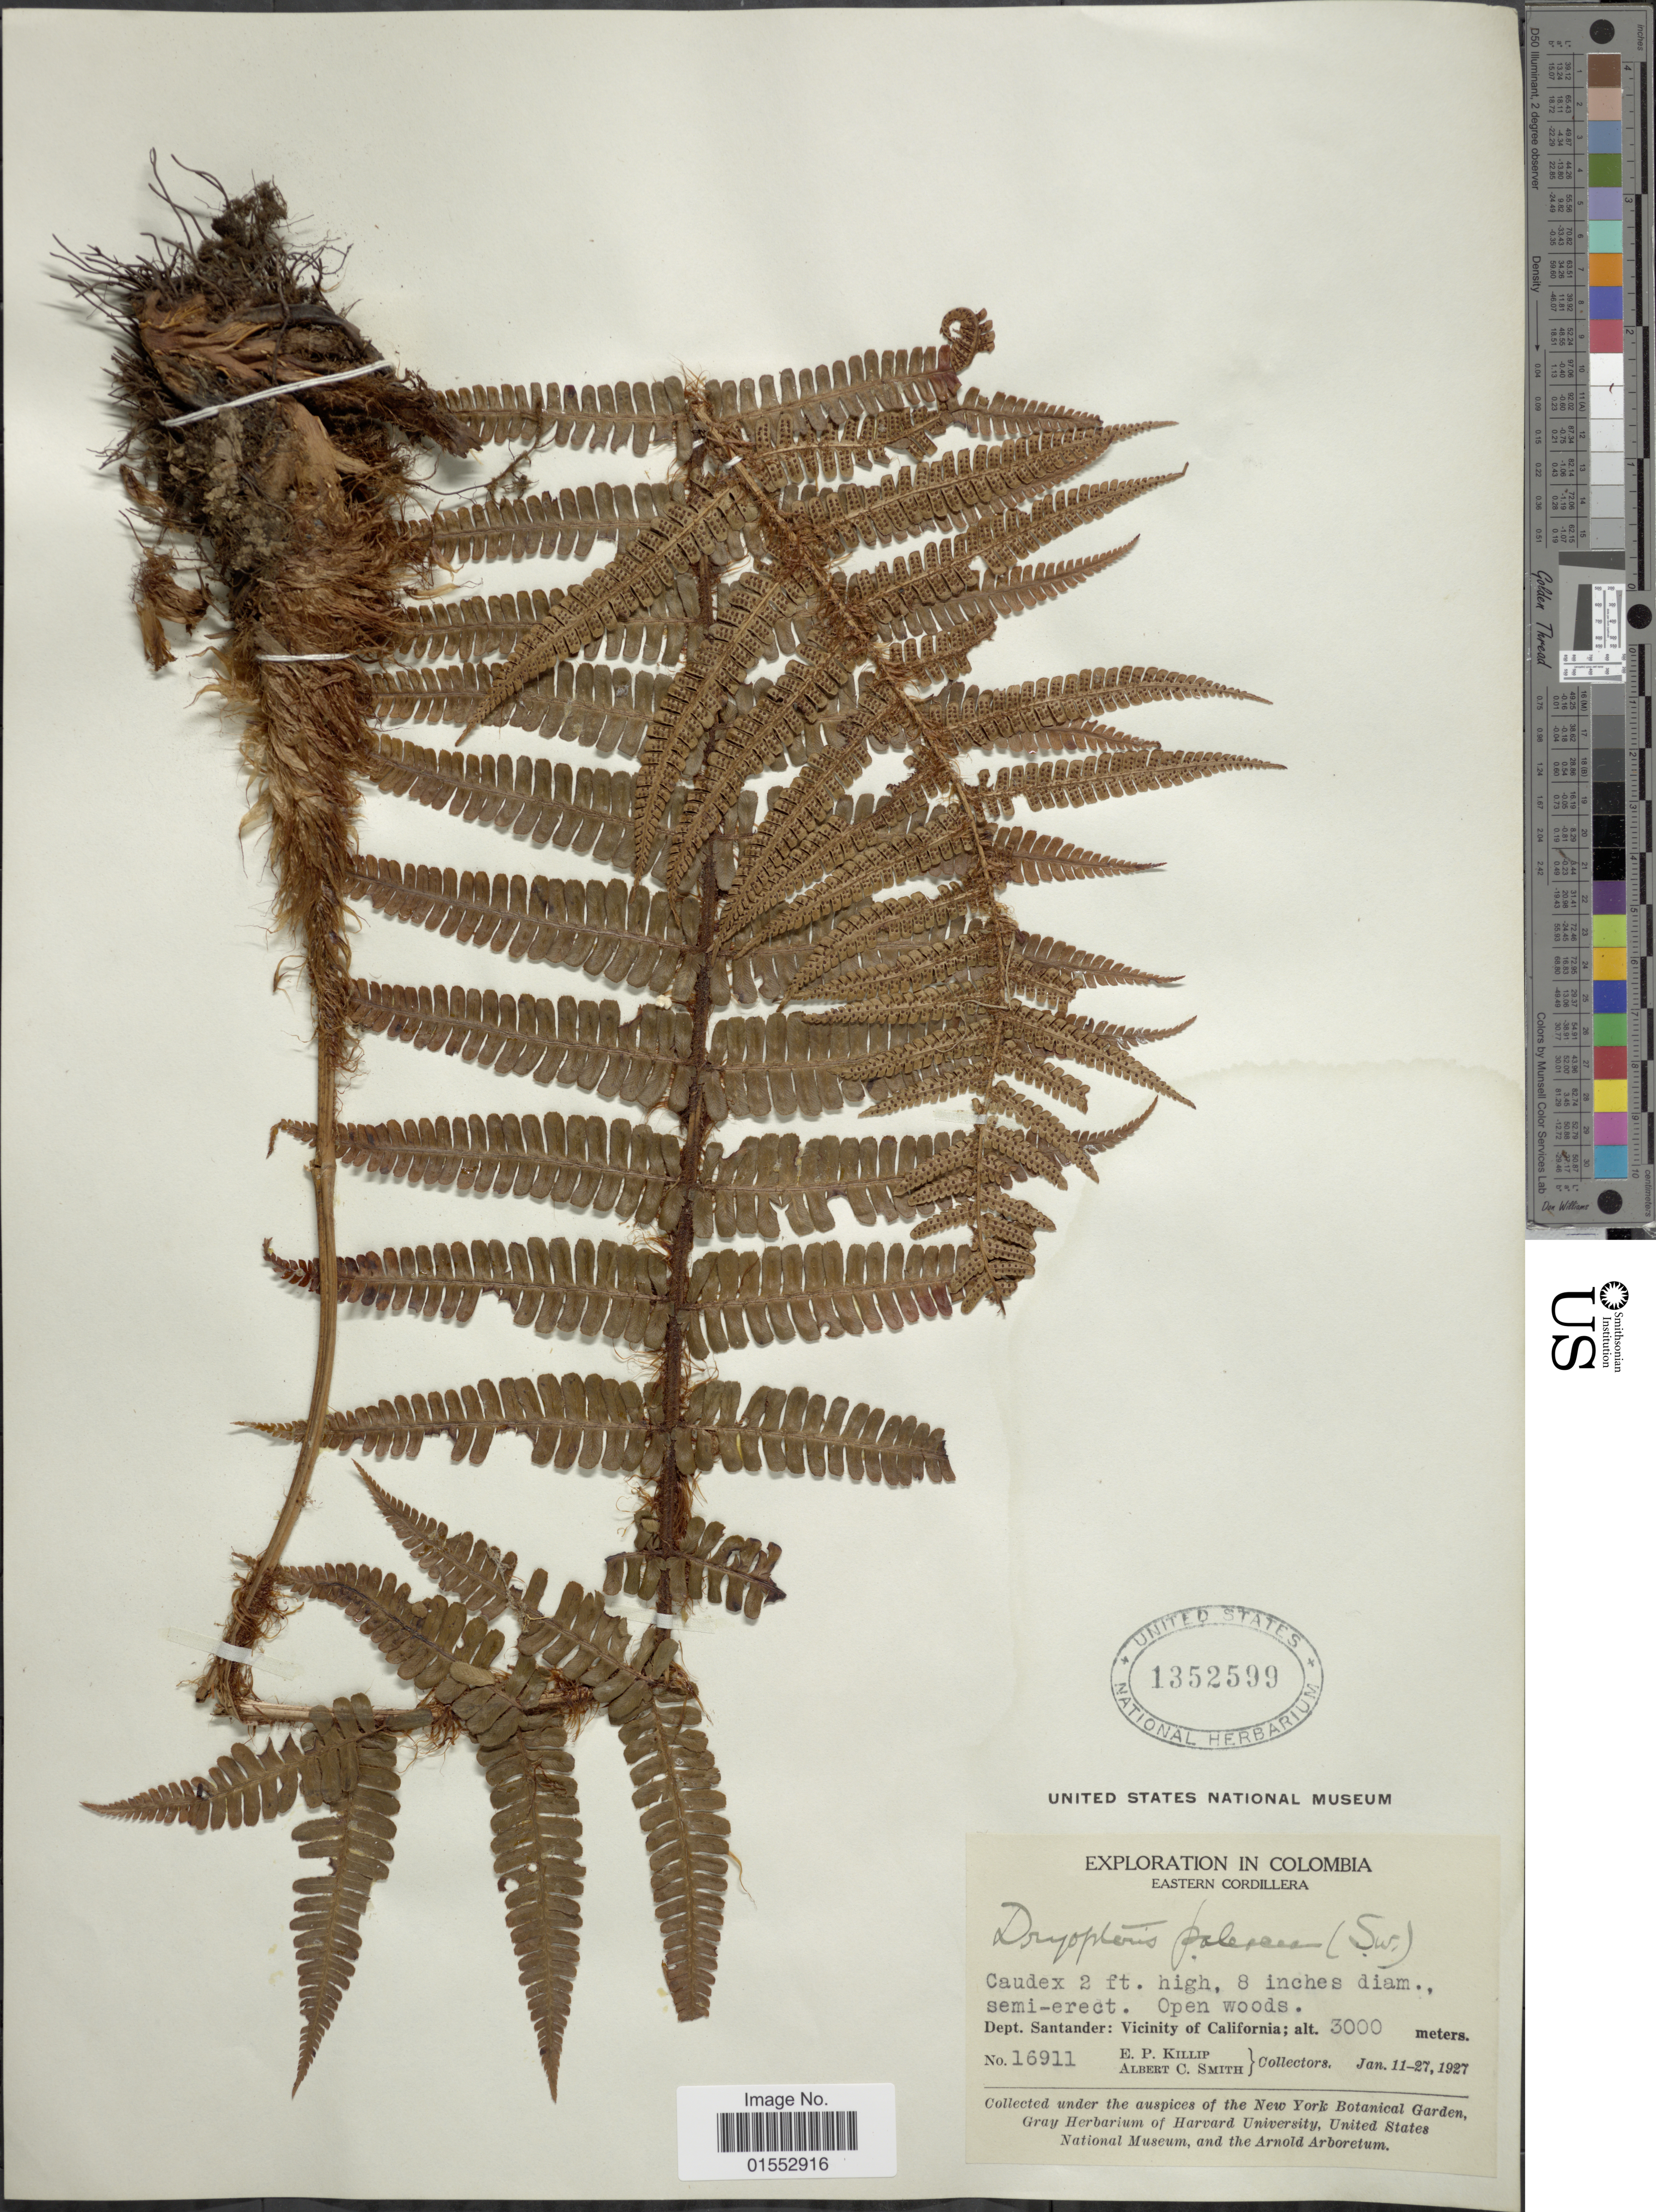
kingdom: Plantae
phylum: Tracheophyta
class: Polypodiopsida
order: Polypodiales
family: Dryopteridaceae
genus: Dryopteris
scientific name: Dryopteris wallichiana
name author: (Spreng.) Hyl.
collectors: E. P. Killip & A. C. Smith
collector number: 16911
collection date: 1927-01-11/1927-01-27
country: Colombia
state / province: Santander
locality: Eastern Cordillera: Dept. Santander: Vicinity of California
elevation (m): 3000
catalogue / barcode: US 1352599